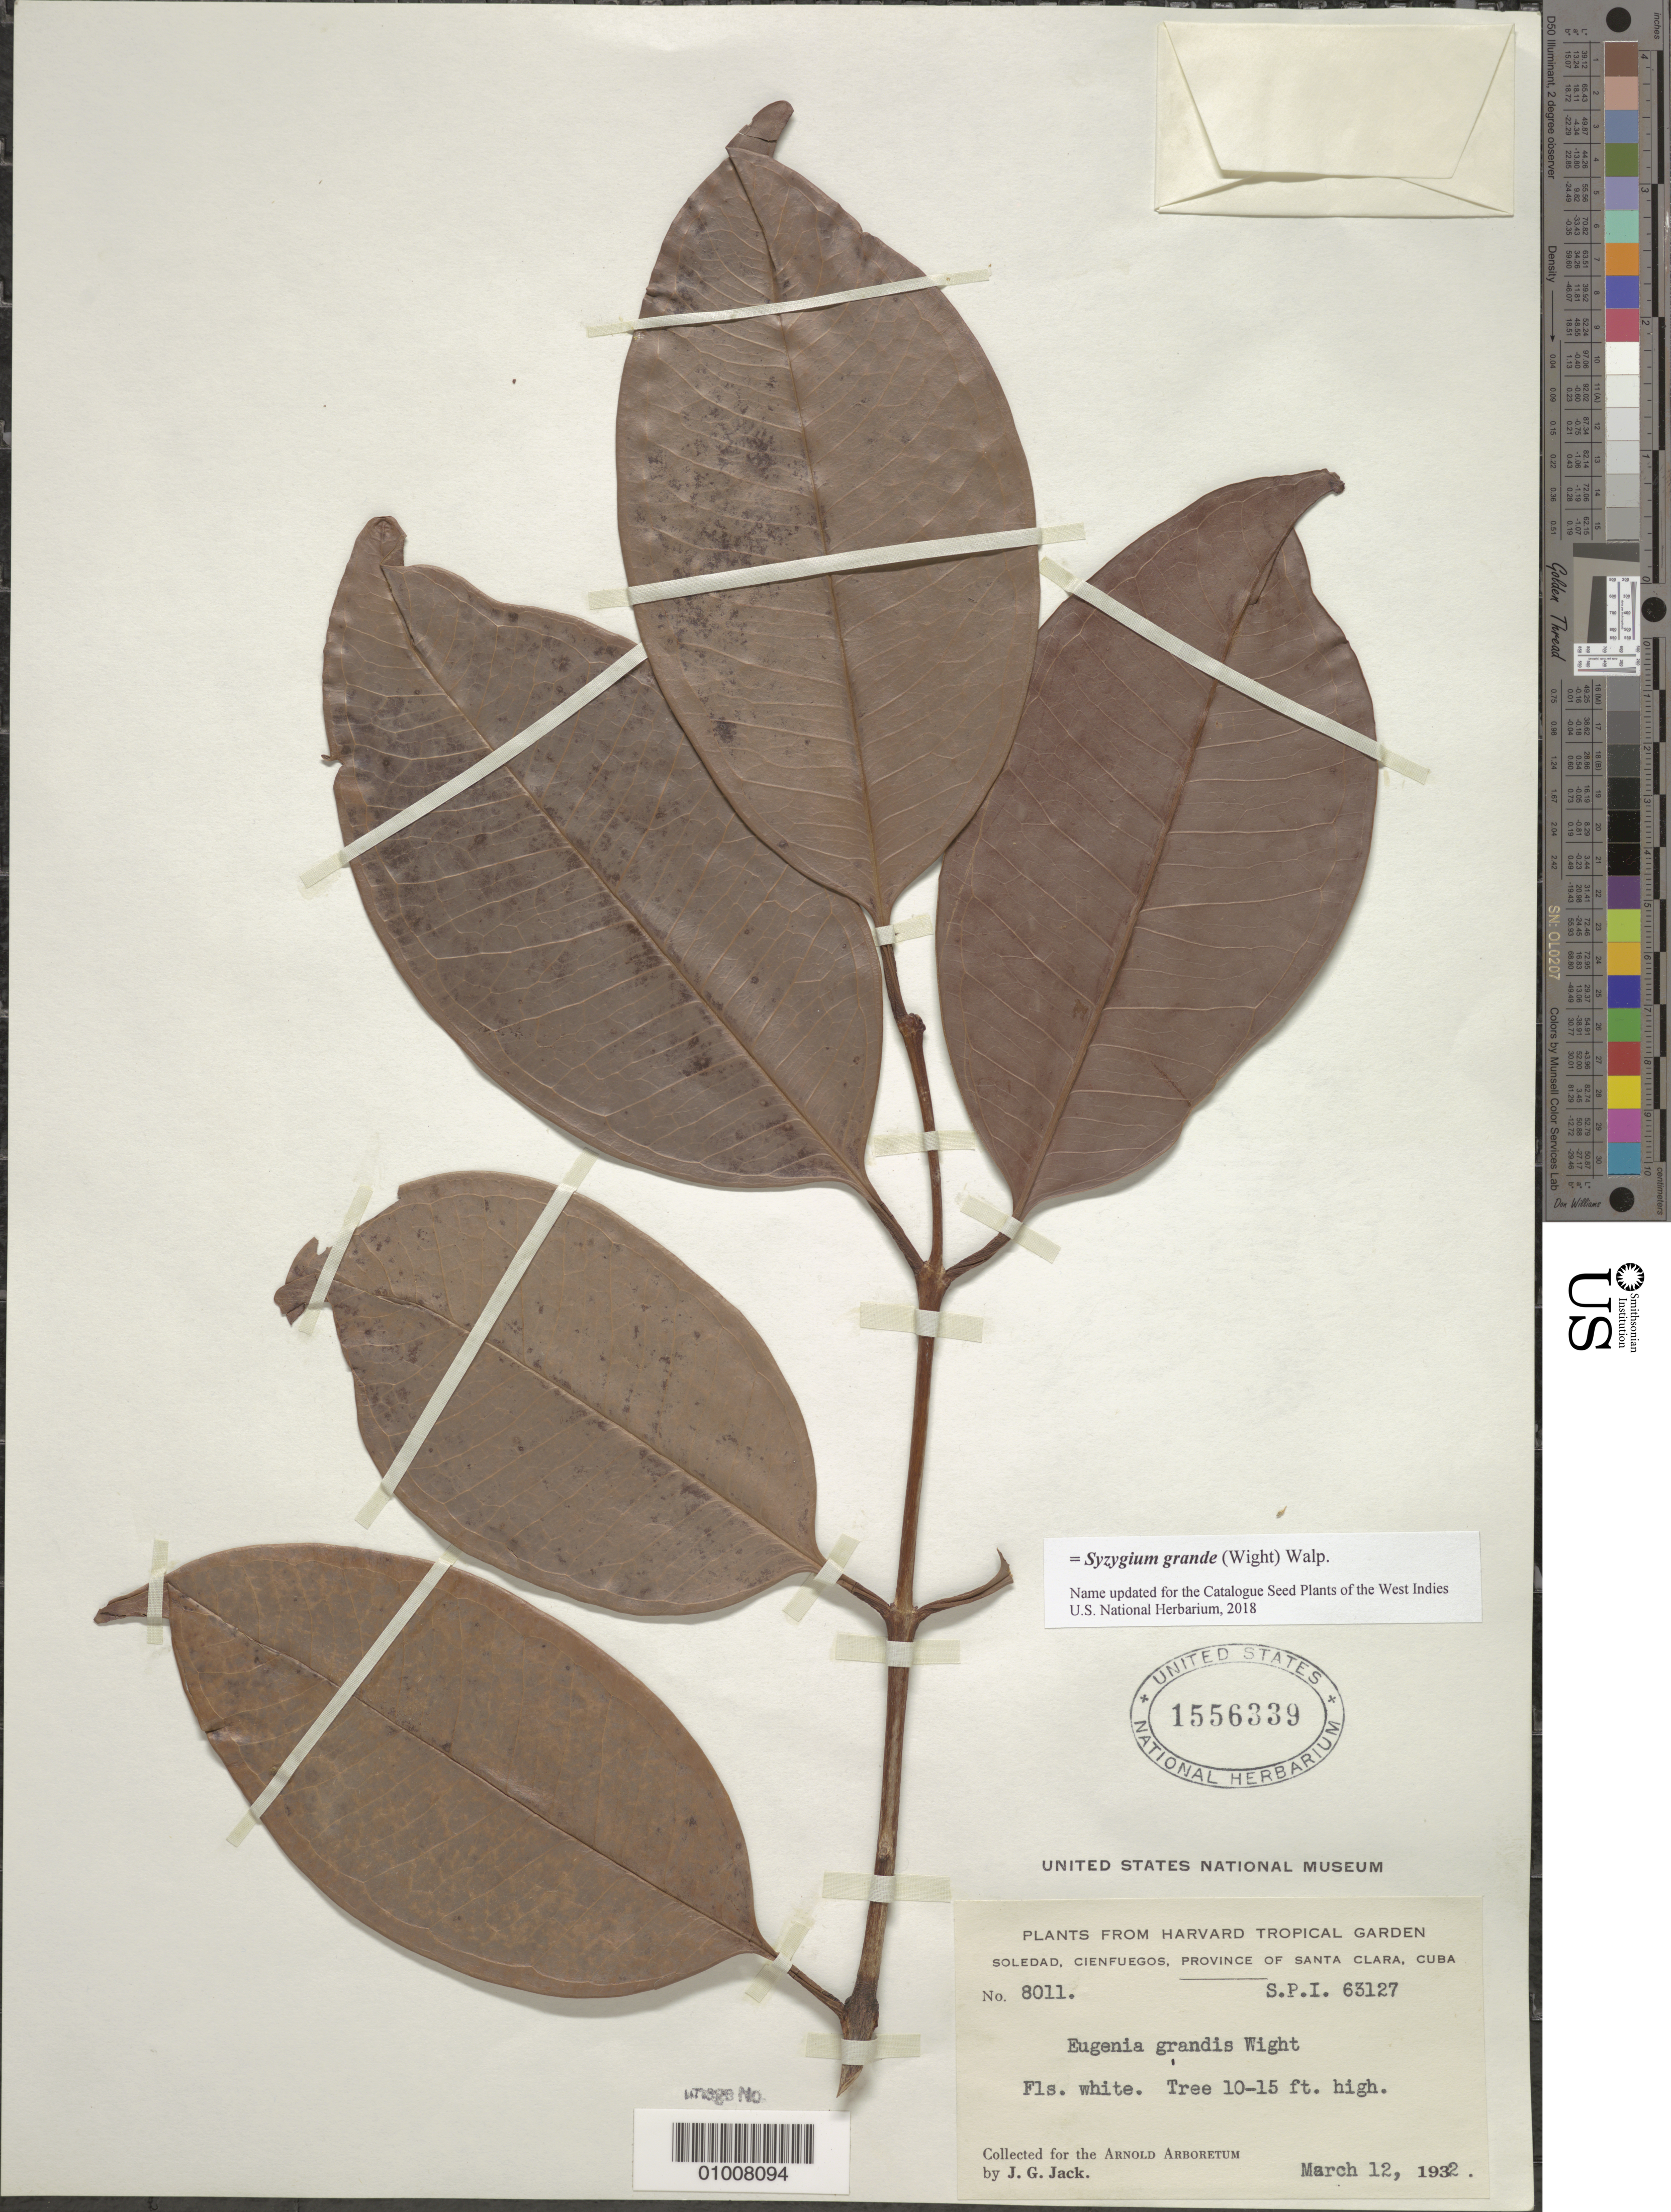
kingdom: Plantae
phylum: Tracheophyta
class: Magnoliopsida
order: Myrtales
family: Myrtaceae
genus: Syzygium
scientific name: Syzygium grande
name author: (Wight) Walp.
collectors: J. G. Jack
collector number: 8011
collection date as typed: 12 Mar 1932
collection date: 1932-03-12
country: Cuba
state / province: Cienfuegos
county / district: Santa Clara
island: Cuba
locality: Soledad, Cienfugos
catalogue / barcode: US 1556339